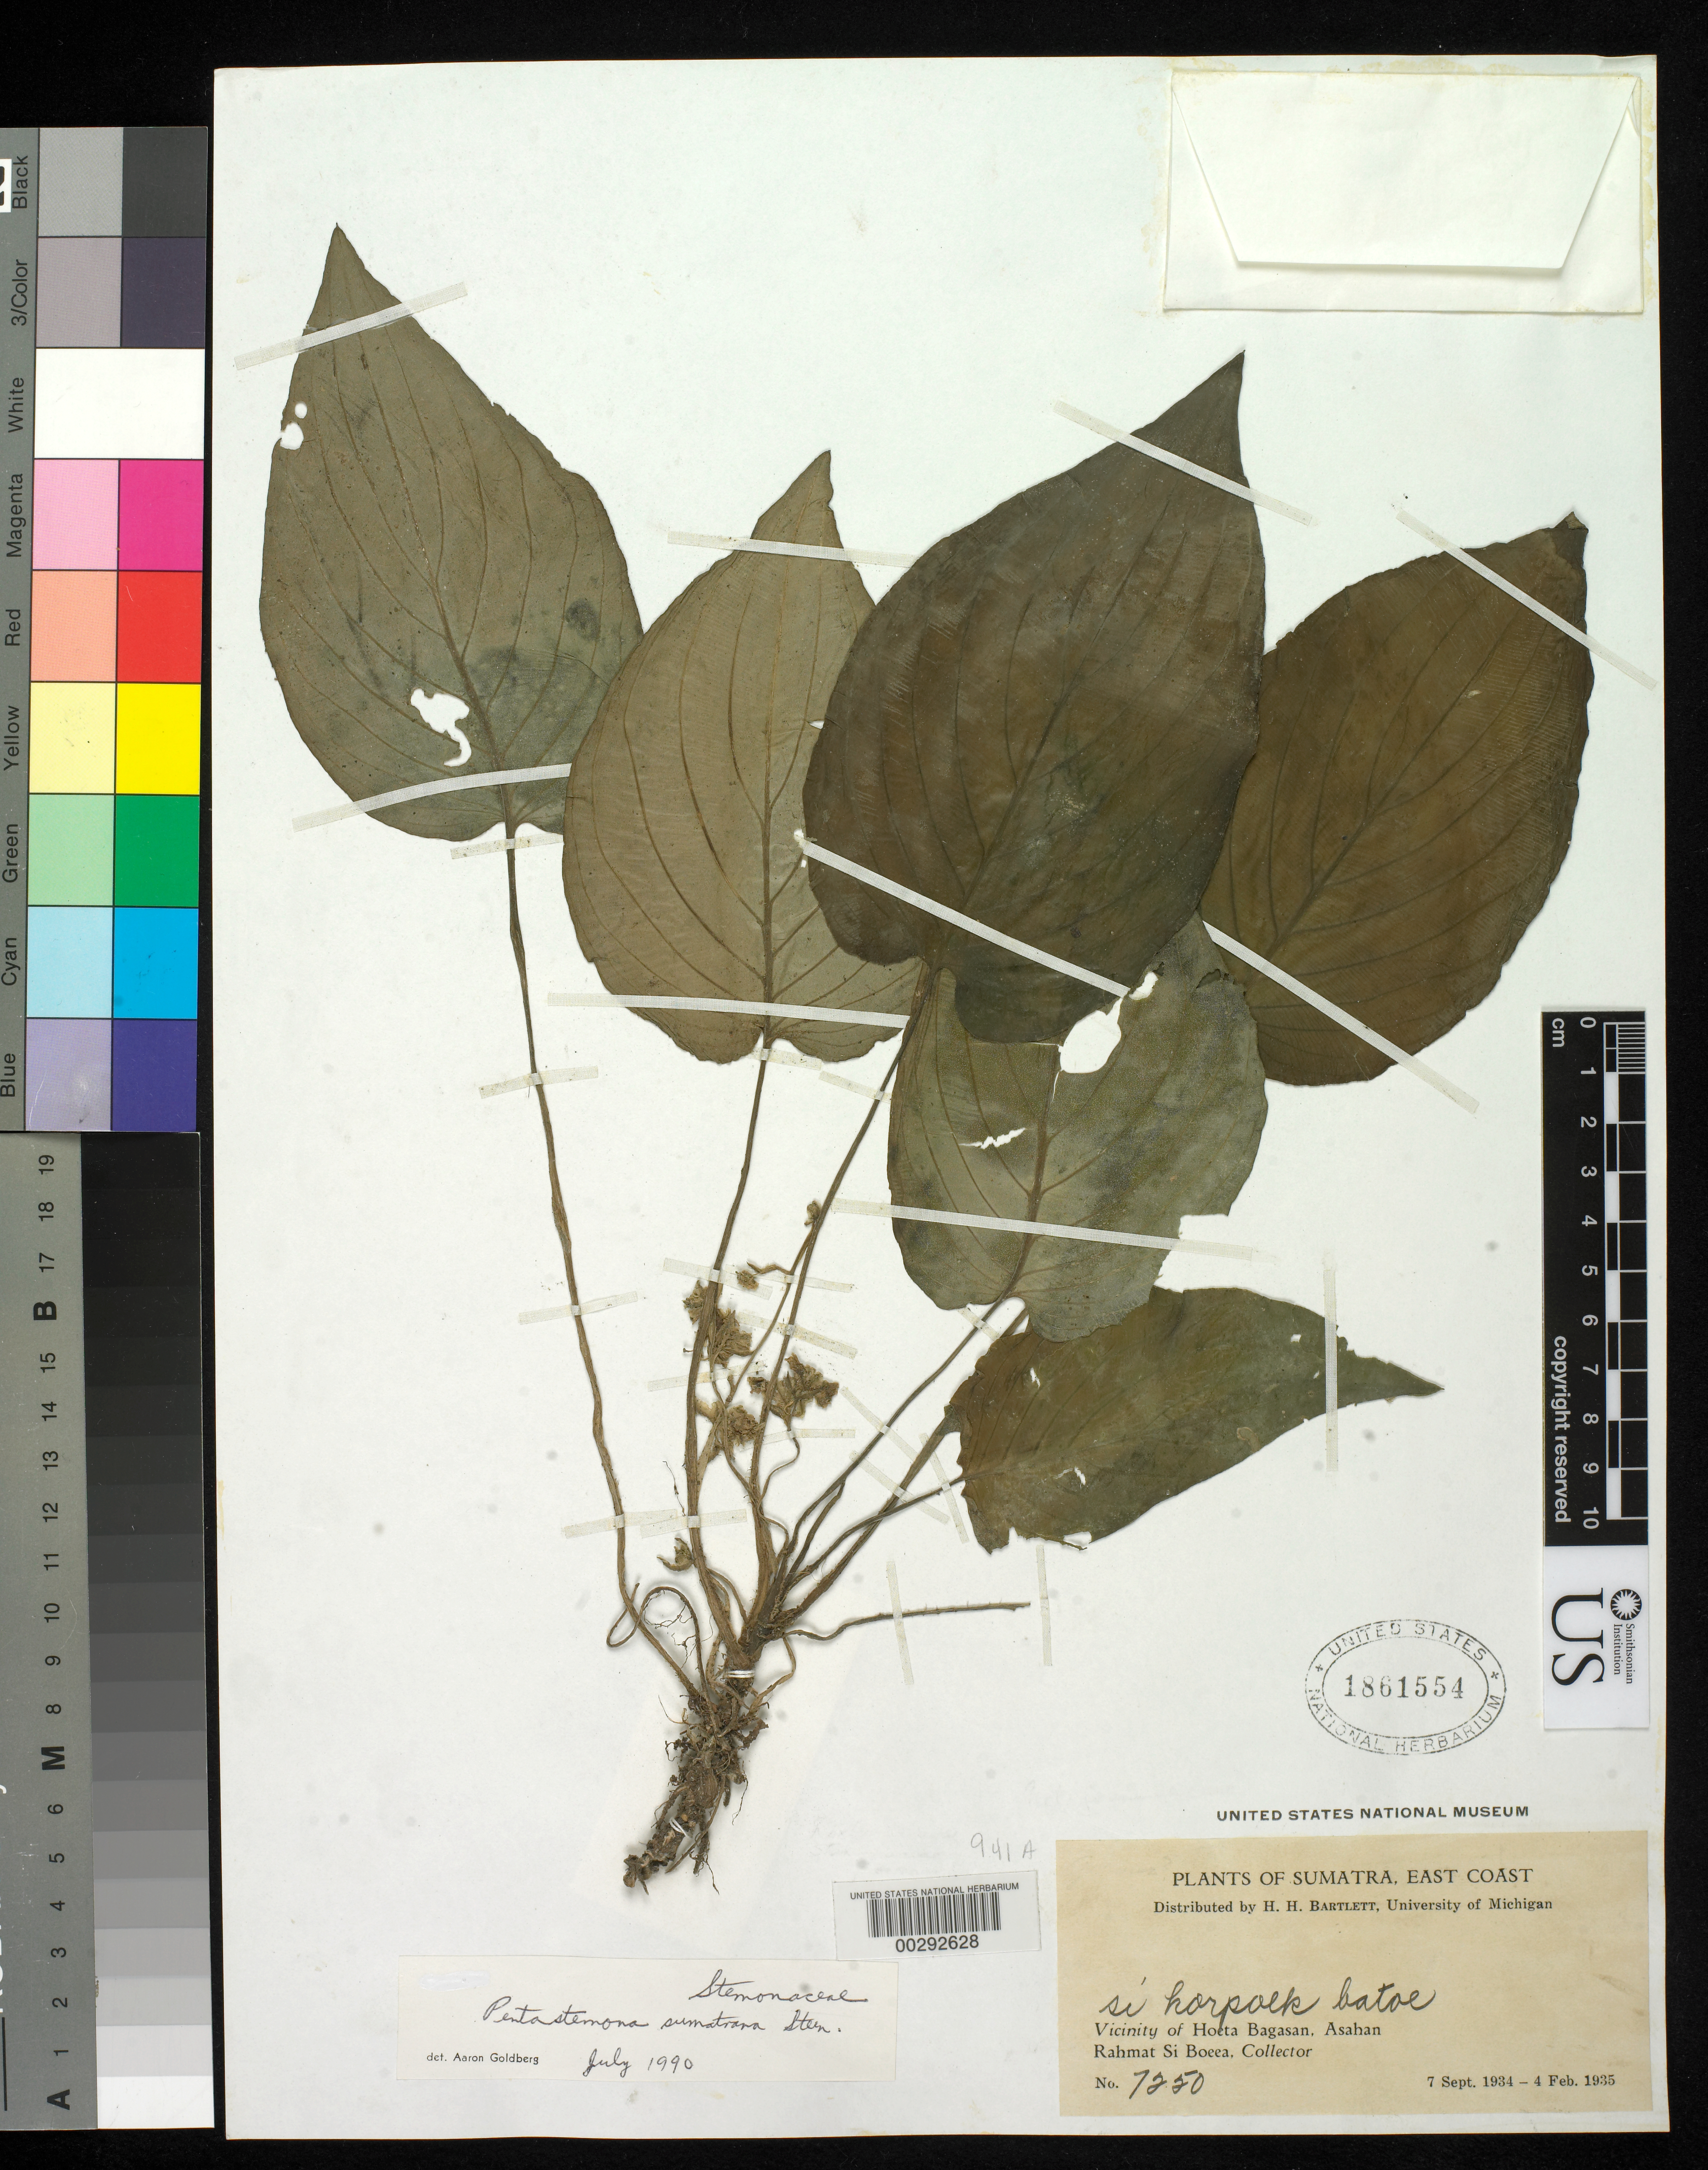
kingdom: Plantae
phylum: Tracheophyta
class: Liliopsida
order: Pandanales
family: Stemonaceae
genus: Pentastemona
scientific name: Pentastemona sumatrana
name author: Steenis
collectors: Rahmat Si Boeea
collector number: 7250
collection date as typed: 07 Sep 1934 to 04 Feb 1935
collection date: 1934-09-07/1935-02-04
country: Indonesia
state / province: Sumatra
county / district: Sumatera Utara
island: Sumatra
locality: Hoeta Bagasan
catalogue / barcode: US 1861554